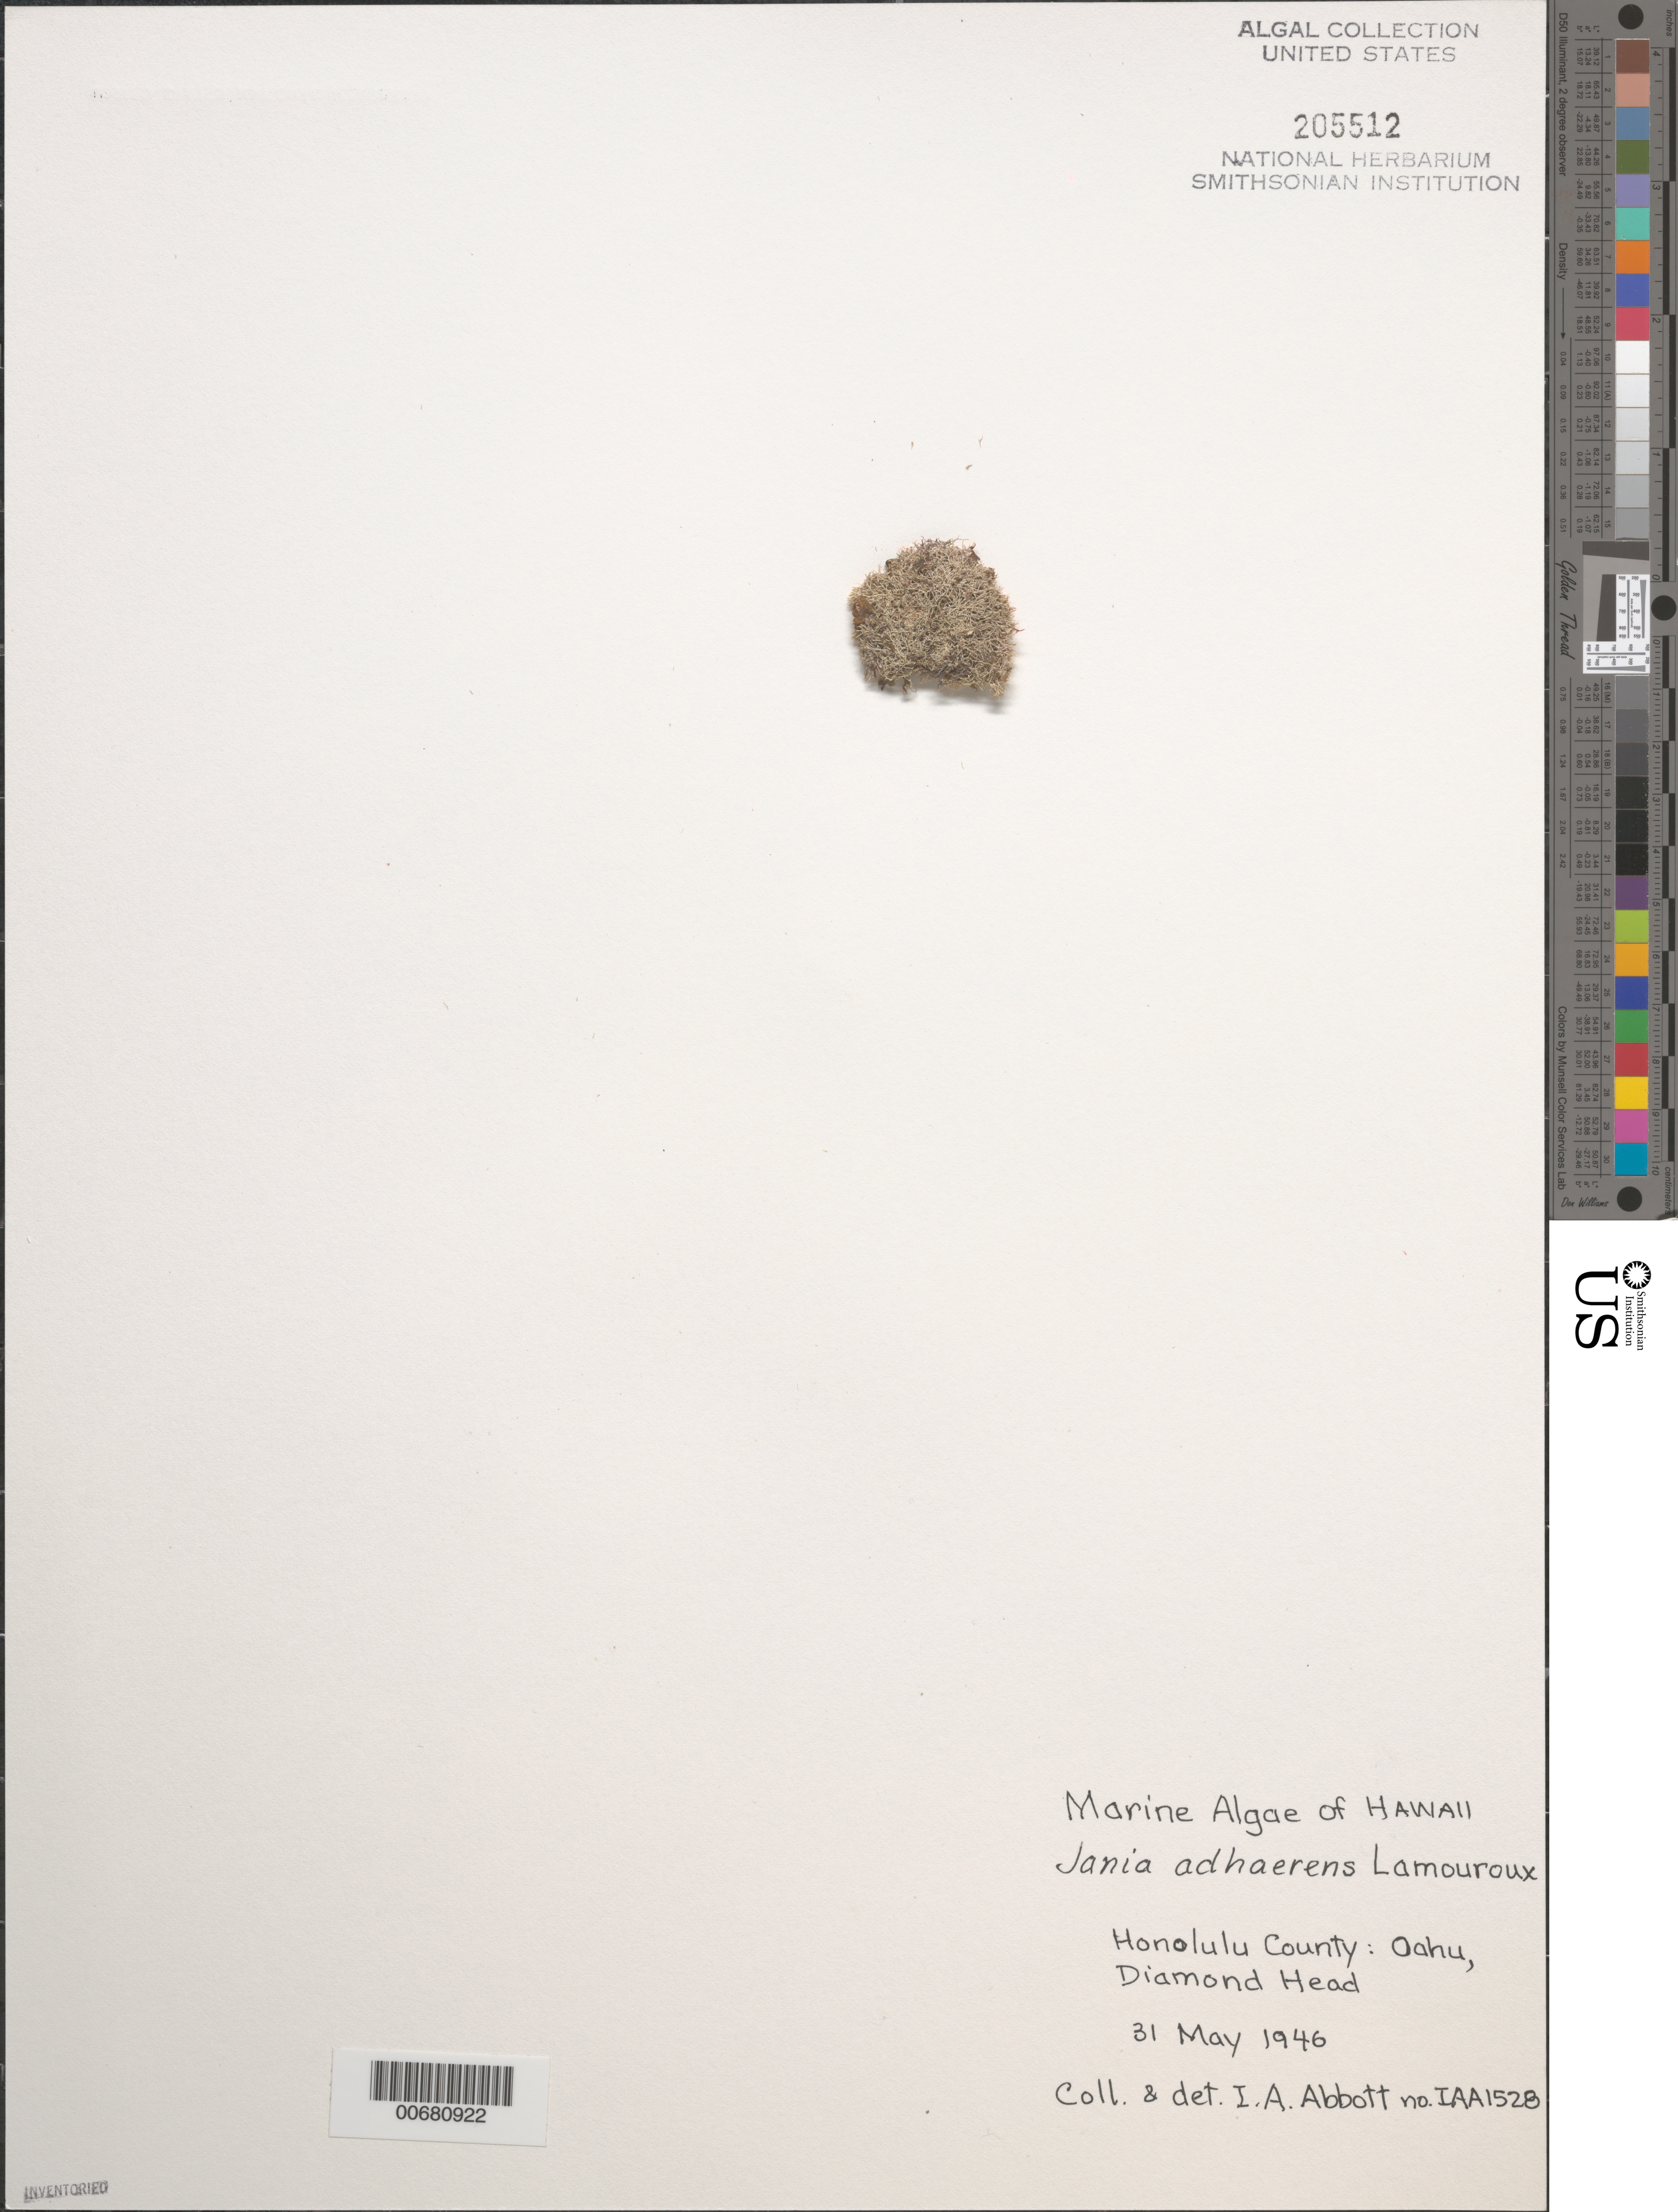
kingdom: Plantae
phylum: Rhodophyta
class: Florideophyceae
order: Corallinales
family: Corallinaceae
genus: Jania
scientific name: Jania pedunculatum var. adhaerens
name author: (J.V.Lamouroux) A.S.Harvey et al.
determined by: Algae name updating Project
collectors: I. A. Abbott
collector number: IAA 1528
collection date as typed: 31 May 1946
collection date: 1946-05-31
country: United States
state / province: Hawaii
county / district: Honolulu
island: Oahu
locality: Diamond Head.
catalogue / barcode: US 205512